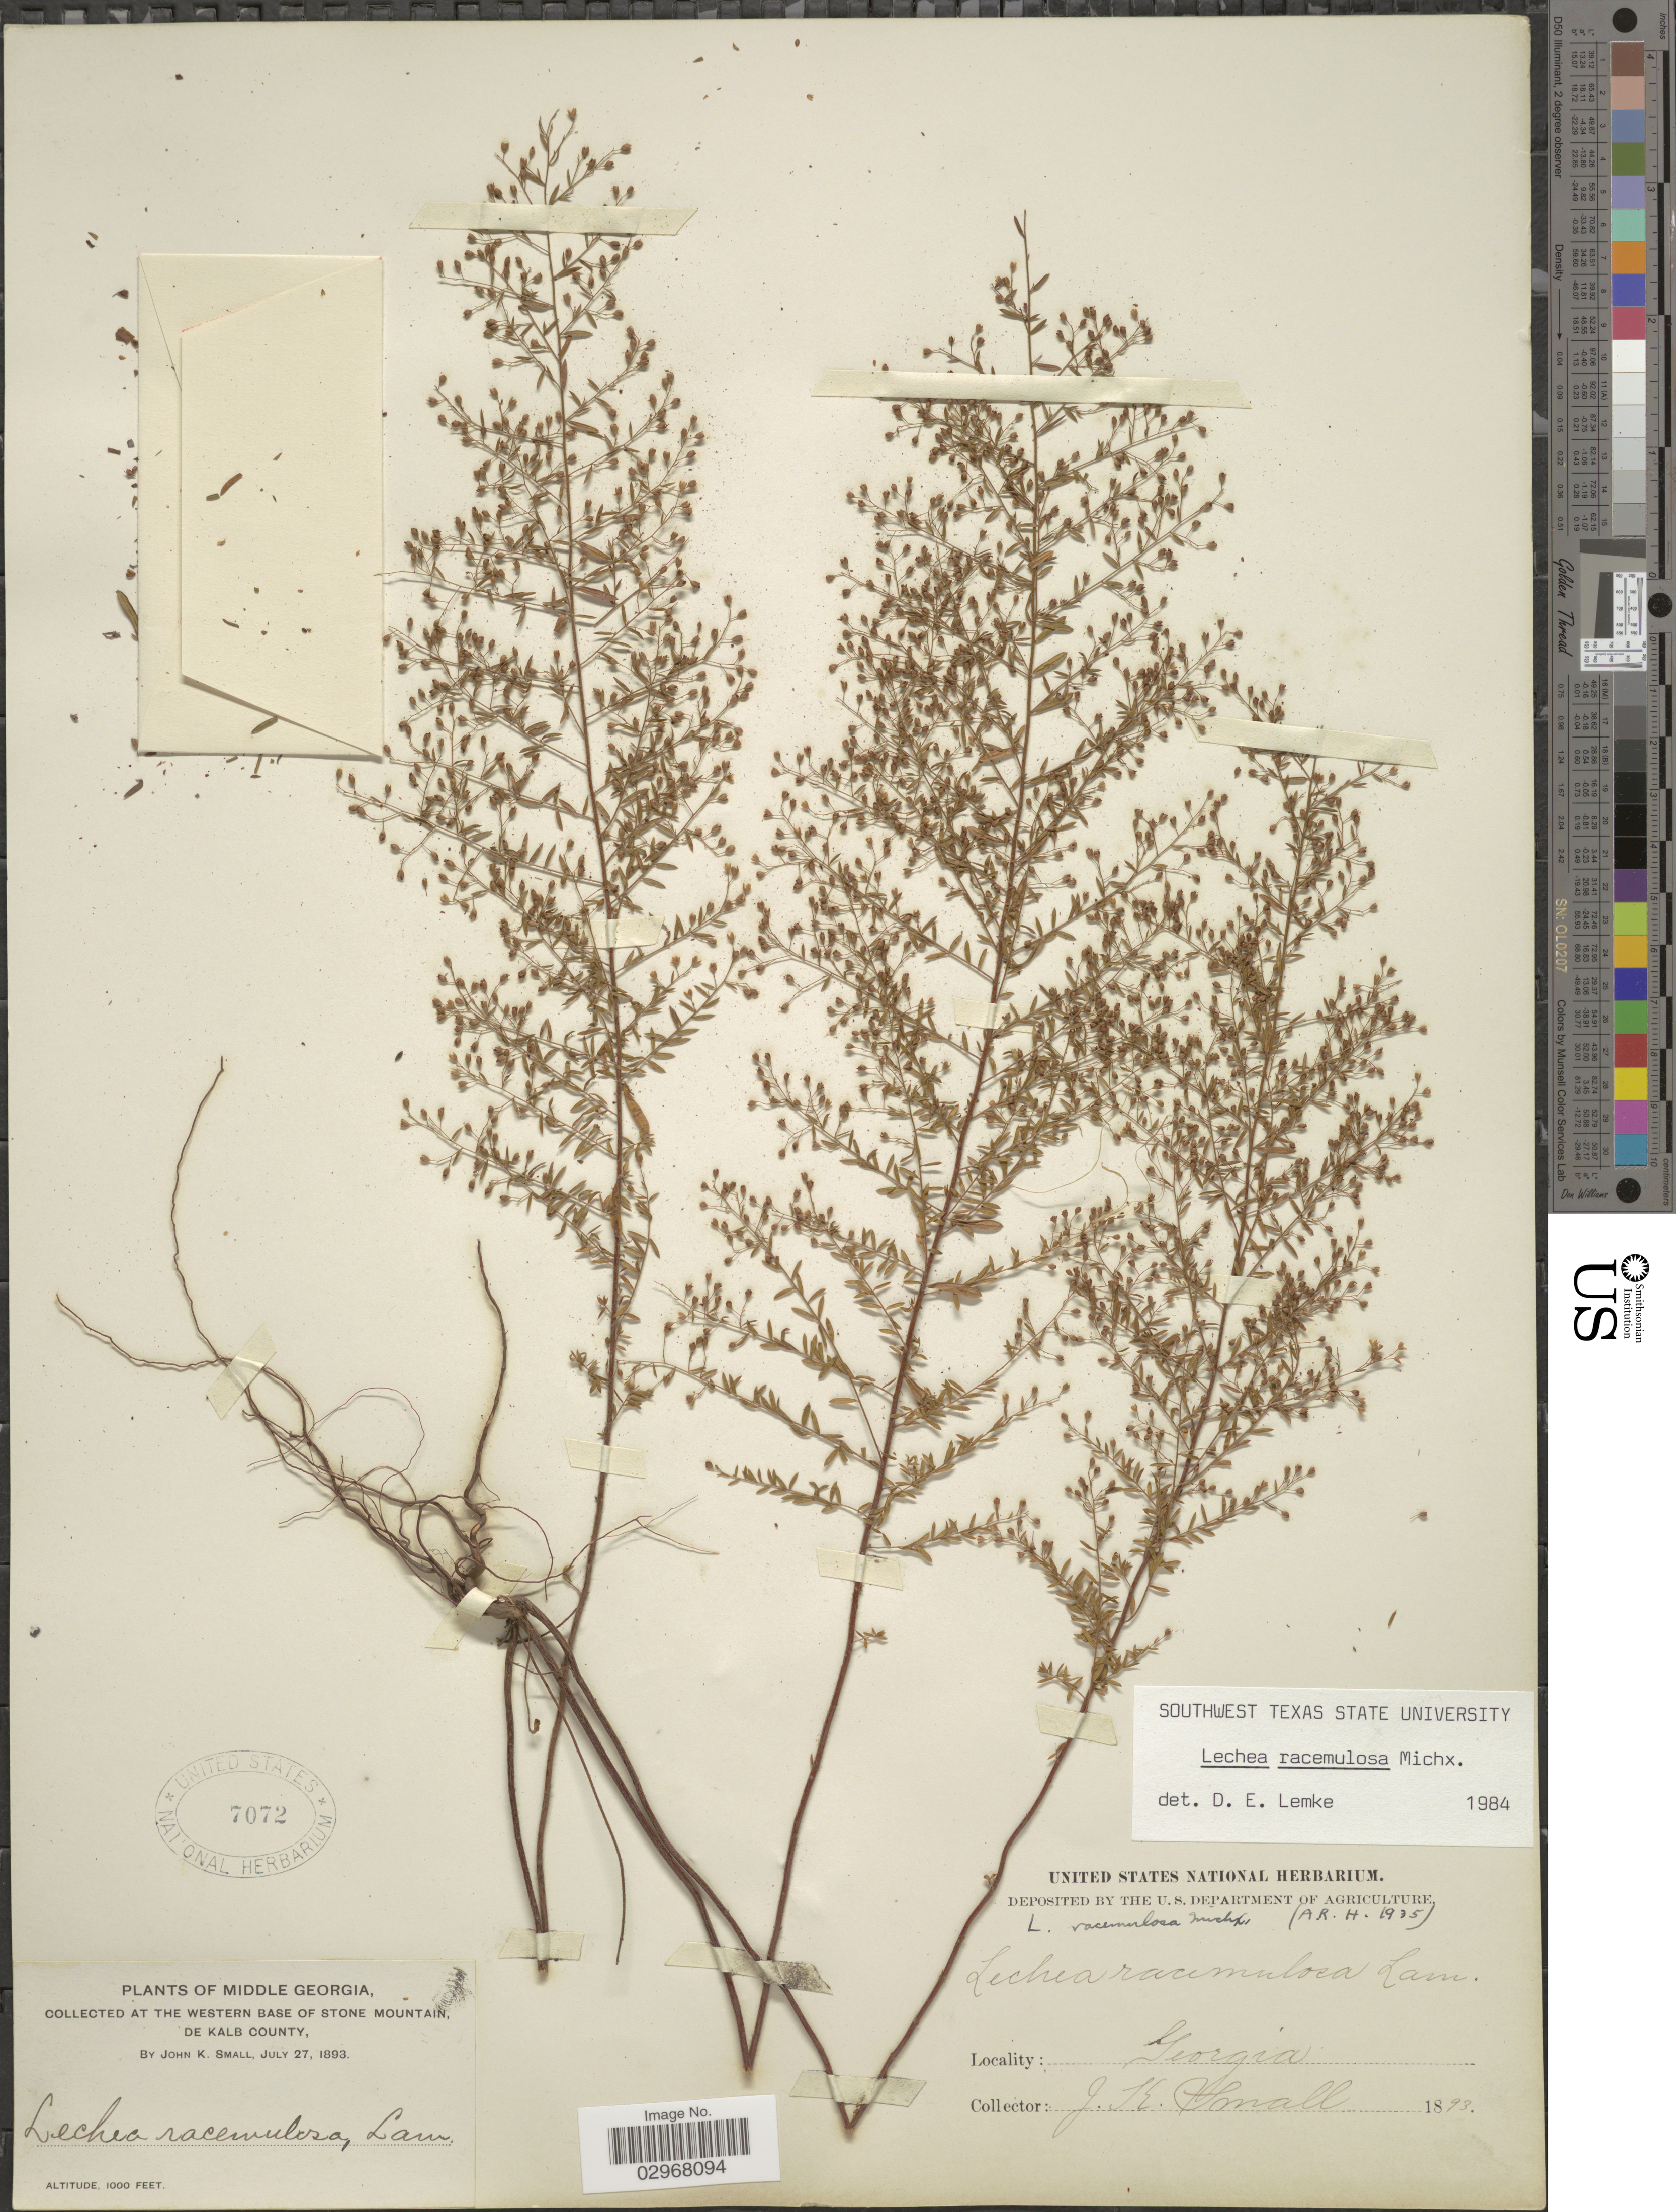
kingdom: Plantae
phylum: Tracheophyta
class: Magnoliopsida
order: Malvales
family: Cistaceae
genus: Lechea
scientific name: Lechea racemulosa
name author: Michx.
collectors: J. K. Small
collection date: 1893-07-27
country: United States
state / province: Georgia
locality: Midde Georgia. At the Western Base of Stone Mountain, De Kalb County.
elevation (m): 305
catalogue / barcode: US 7072